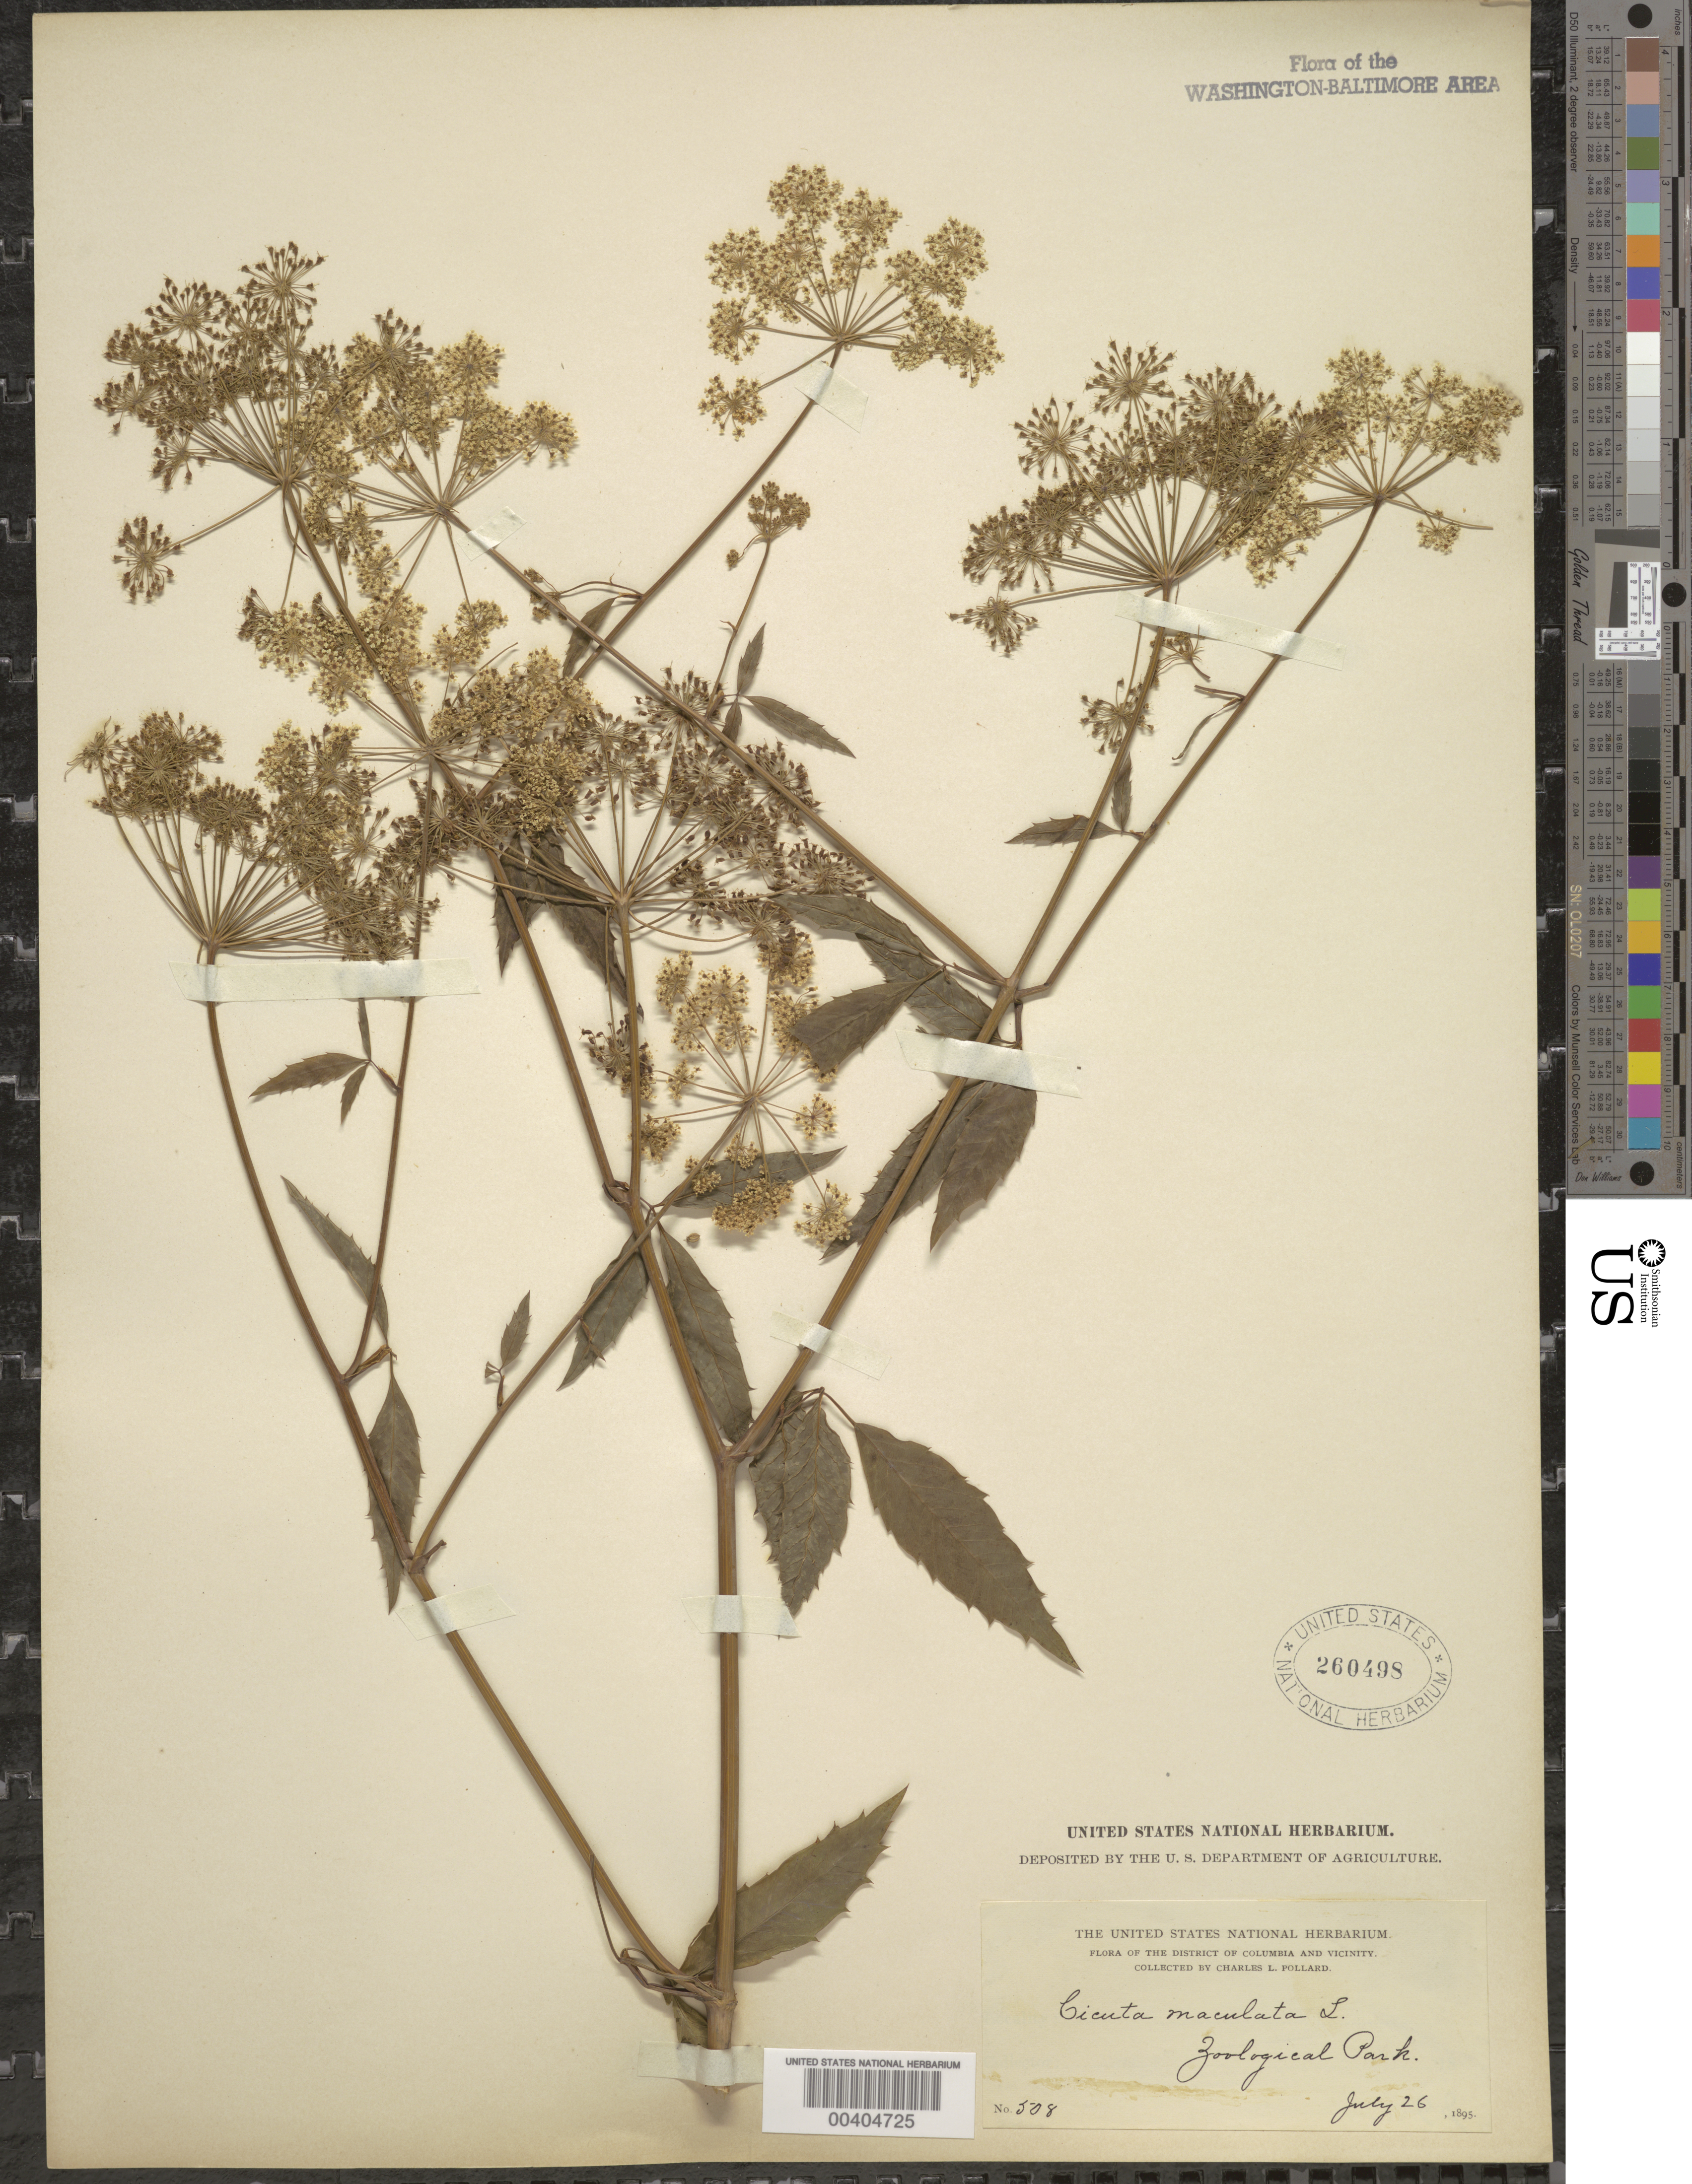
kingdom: Plantae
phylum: Tracheophyta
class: Magnoliopsida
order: Apiales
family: Apiaceae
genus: Cicuta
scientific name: Cicuta maculata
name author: L.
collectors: C. L. Pollard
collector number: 508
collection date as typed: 26 Jul 1895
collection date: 1895-07-26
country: United States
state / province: District of Columbia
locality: Zoological Park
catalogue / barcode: US 260498